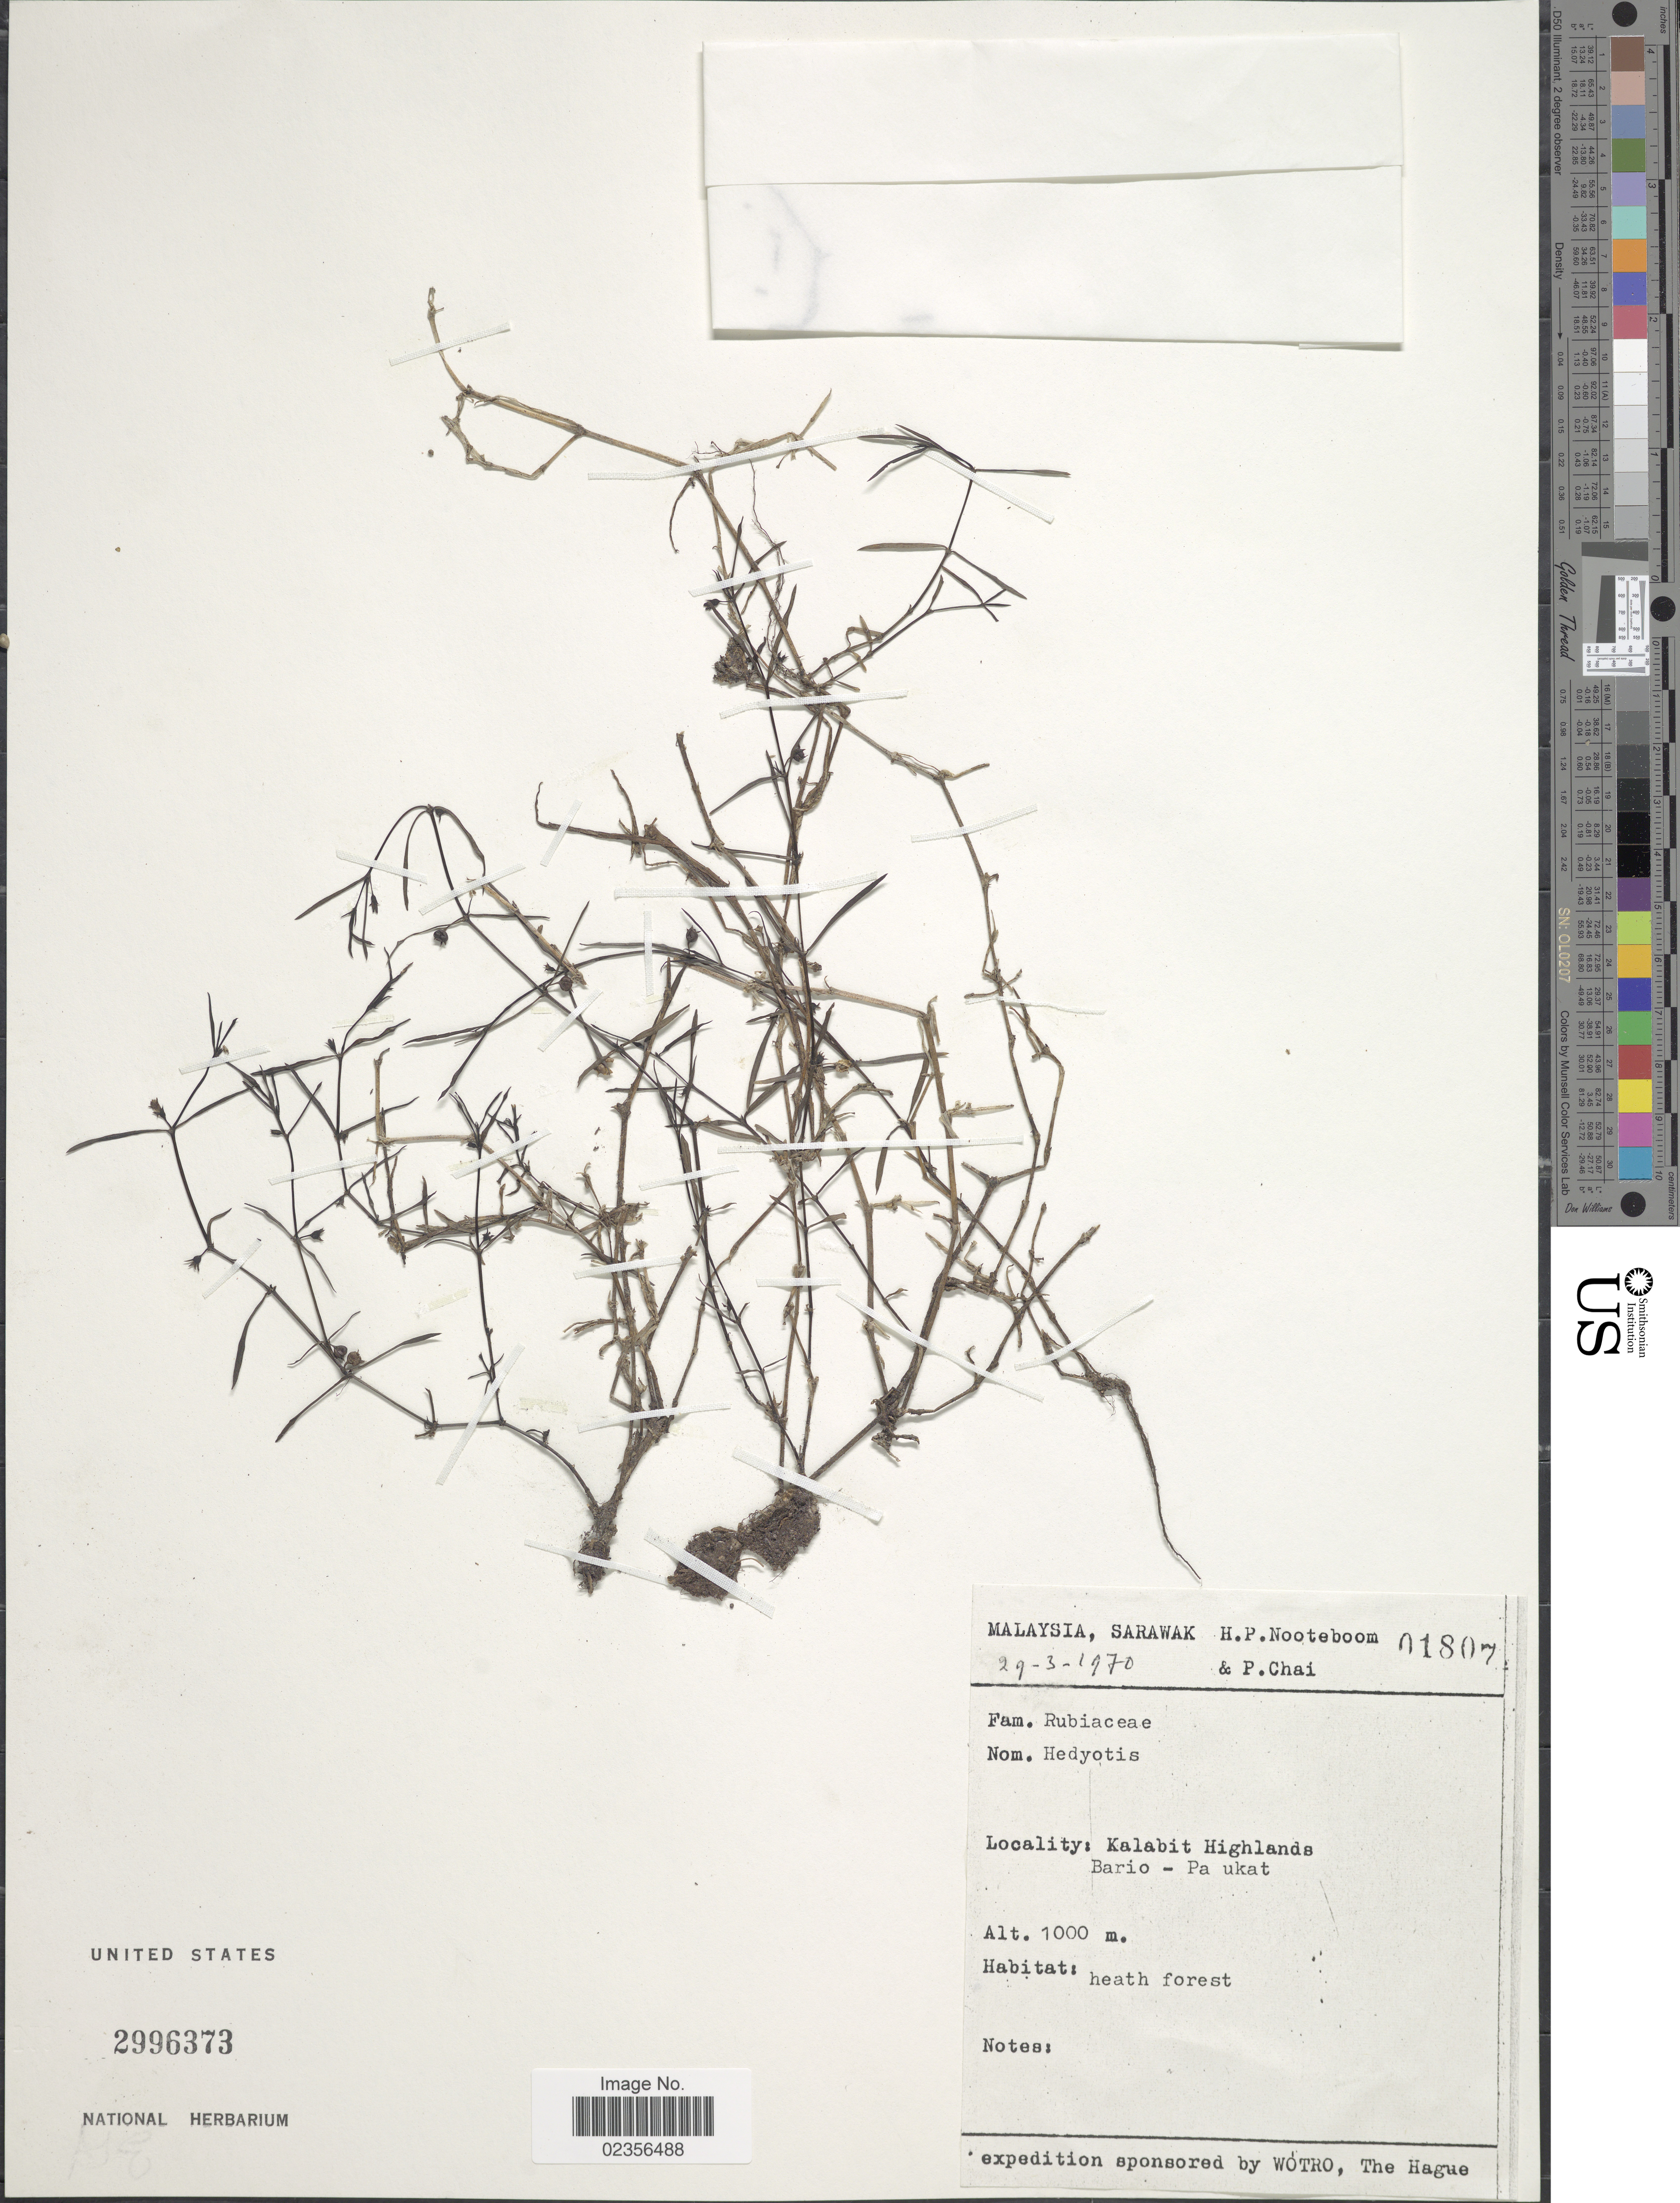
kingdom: Plantae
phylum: Tracheophyta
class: Magnoliopsida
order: Gentianales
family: Rubiaceae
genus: Hedyotis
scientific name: Hedyotis sp.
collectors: H. P. Nooteboom & P. Chai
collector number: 01807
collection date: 1970-03-29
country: Malaysia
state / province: Sarawak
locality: Kalabit Highlands Bario - Pa ukat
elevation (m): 1000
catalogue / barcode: US 2996373